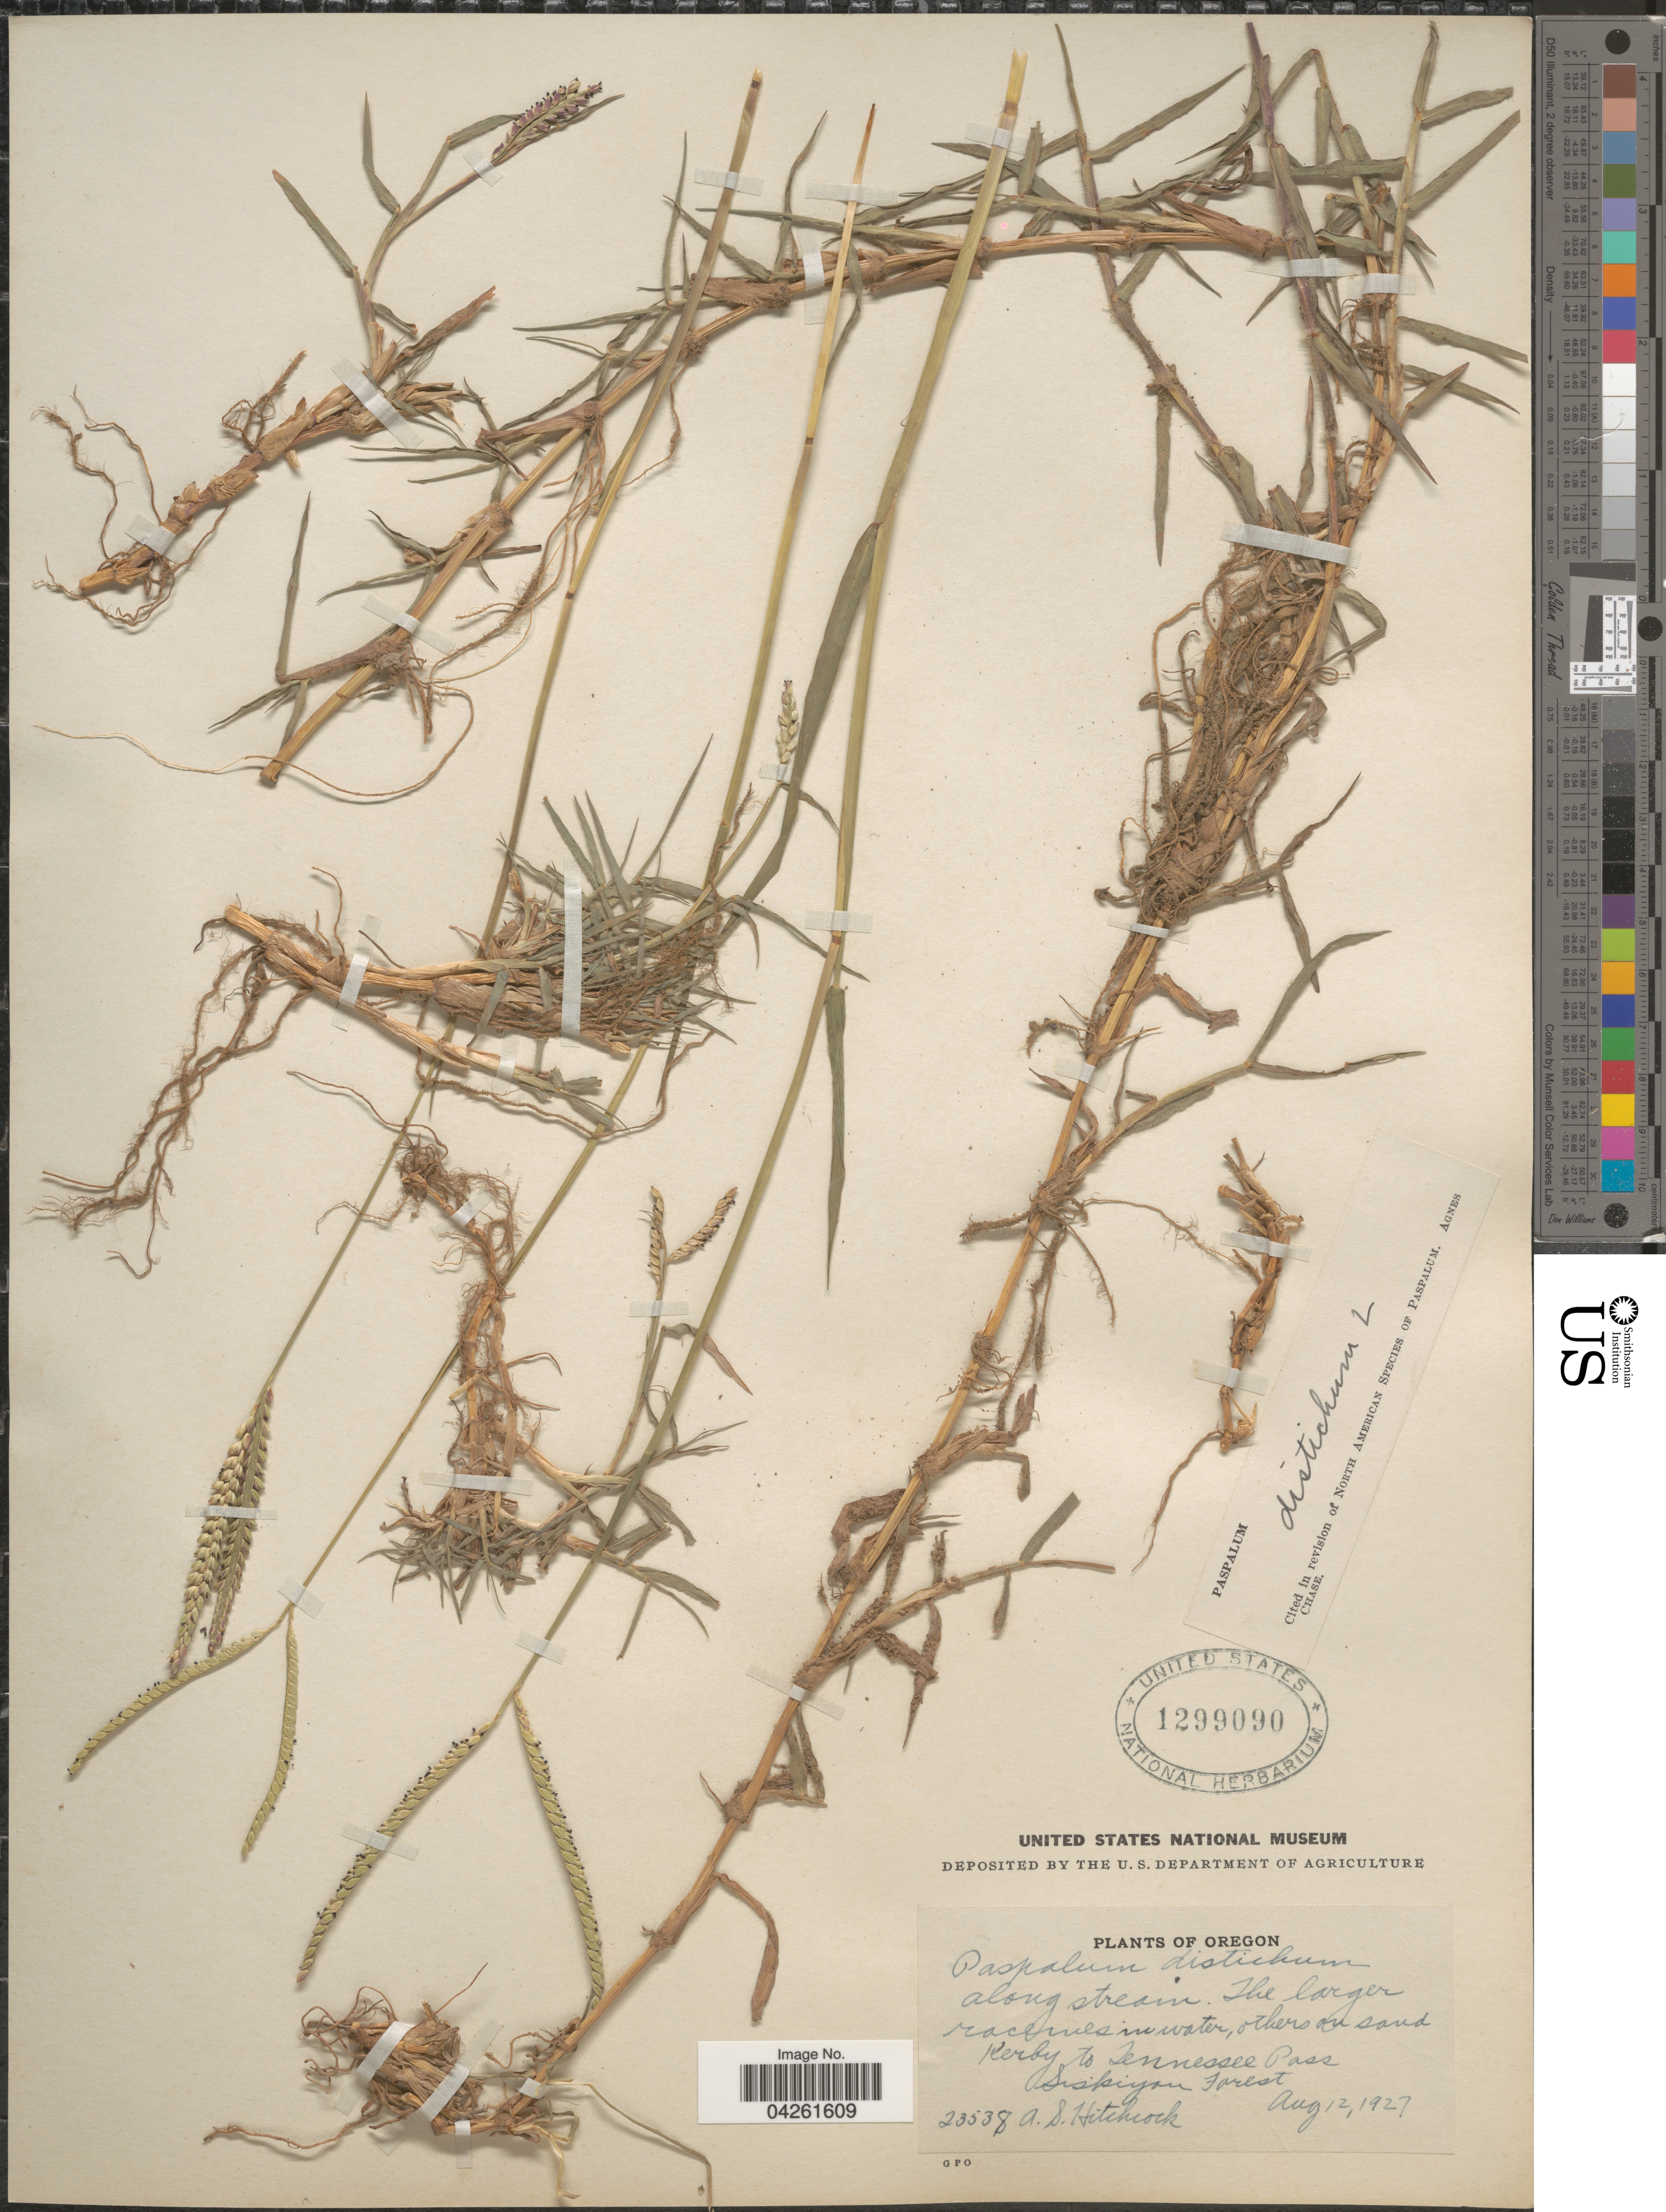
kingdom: Plantae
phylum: Tracheophyta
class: Liliopsida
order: Poales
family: Poaceae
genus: Paspalum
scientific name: Paspalum distichum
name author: L.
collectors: A. S. Hitchcock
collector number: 2353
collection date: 1927-08-12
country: United States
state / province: Oregon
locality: Along stream. Kerby to Tennessee Pass. Siskiyou Forest.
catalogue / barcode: US 1299090